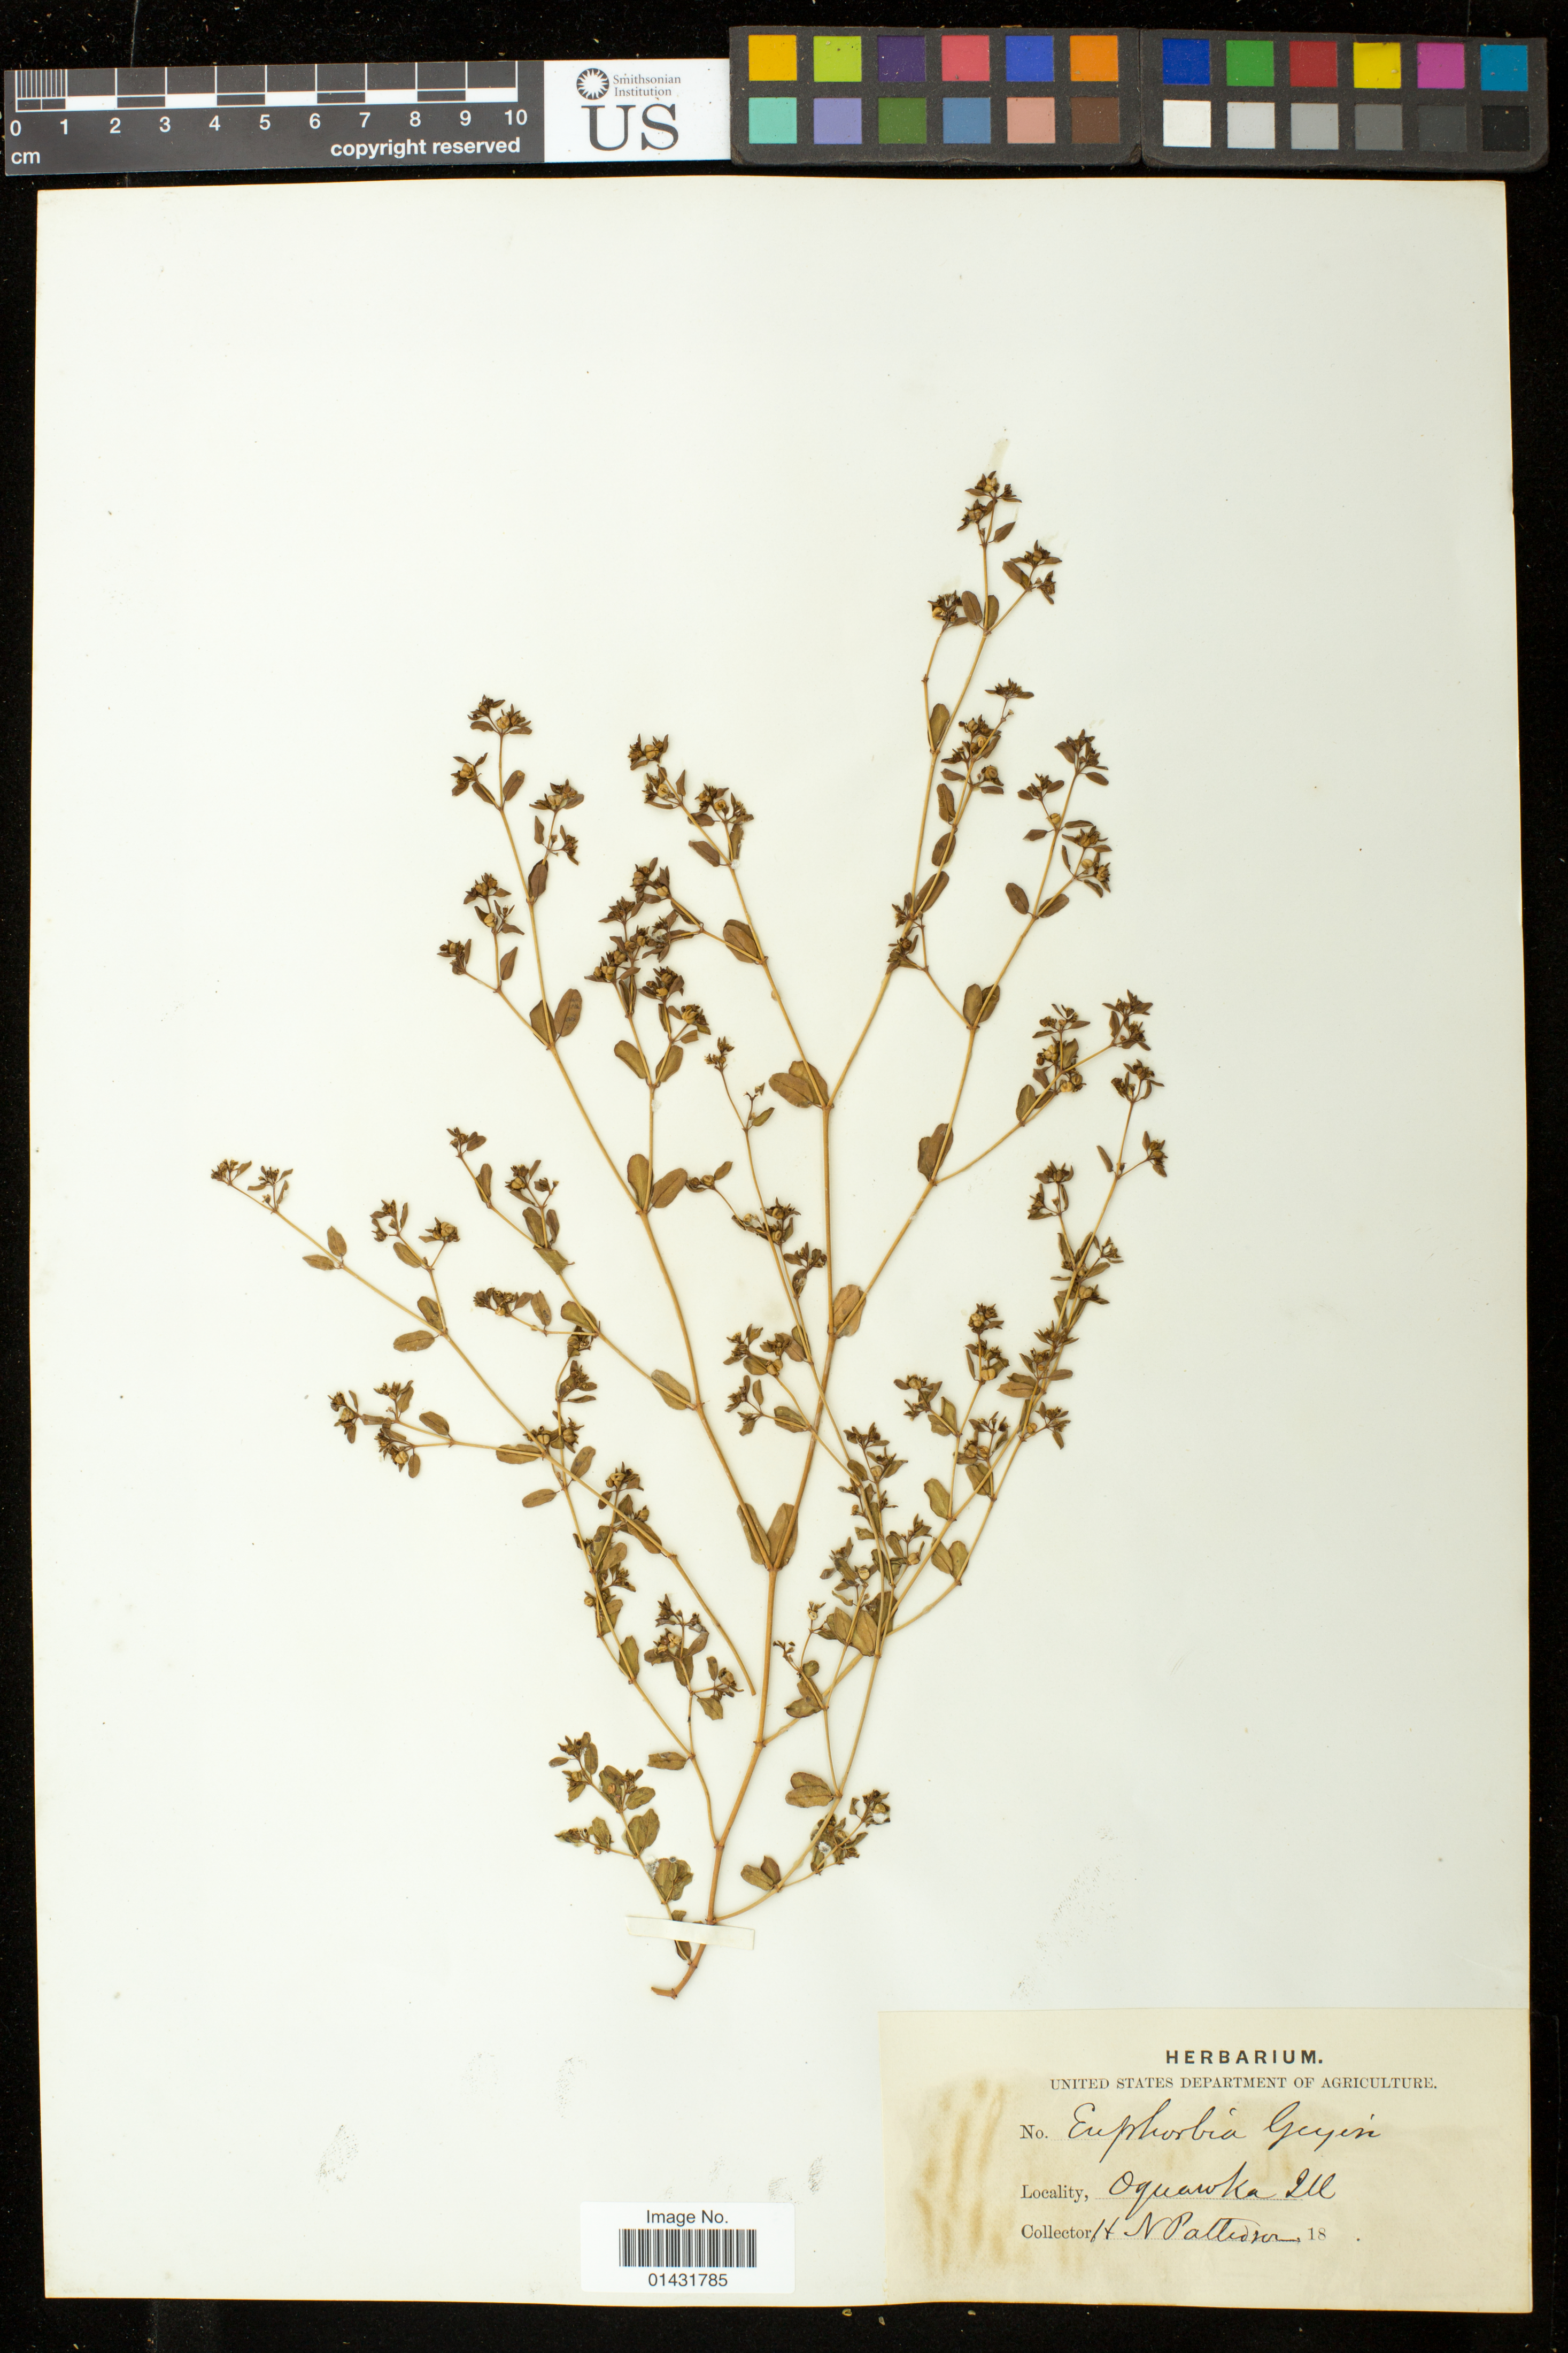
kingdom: Plantae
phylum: Tracheophyta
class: Magnoliopsida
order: Malpighiales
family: Euphorbiaceae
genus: Euphorbia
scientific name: Euphorbia geyeri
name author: Engelm.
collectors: H. N. Patterson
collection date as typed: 18--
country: United States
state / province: Illinois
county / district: Henderson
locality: Oquawka